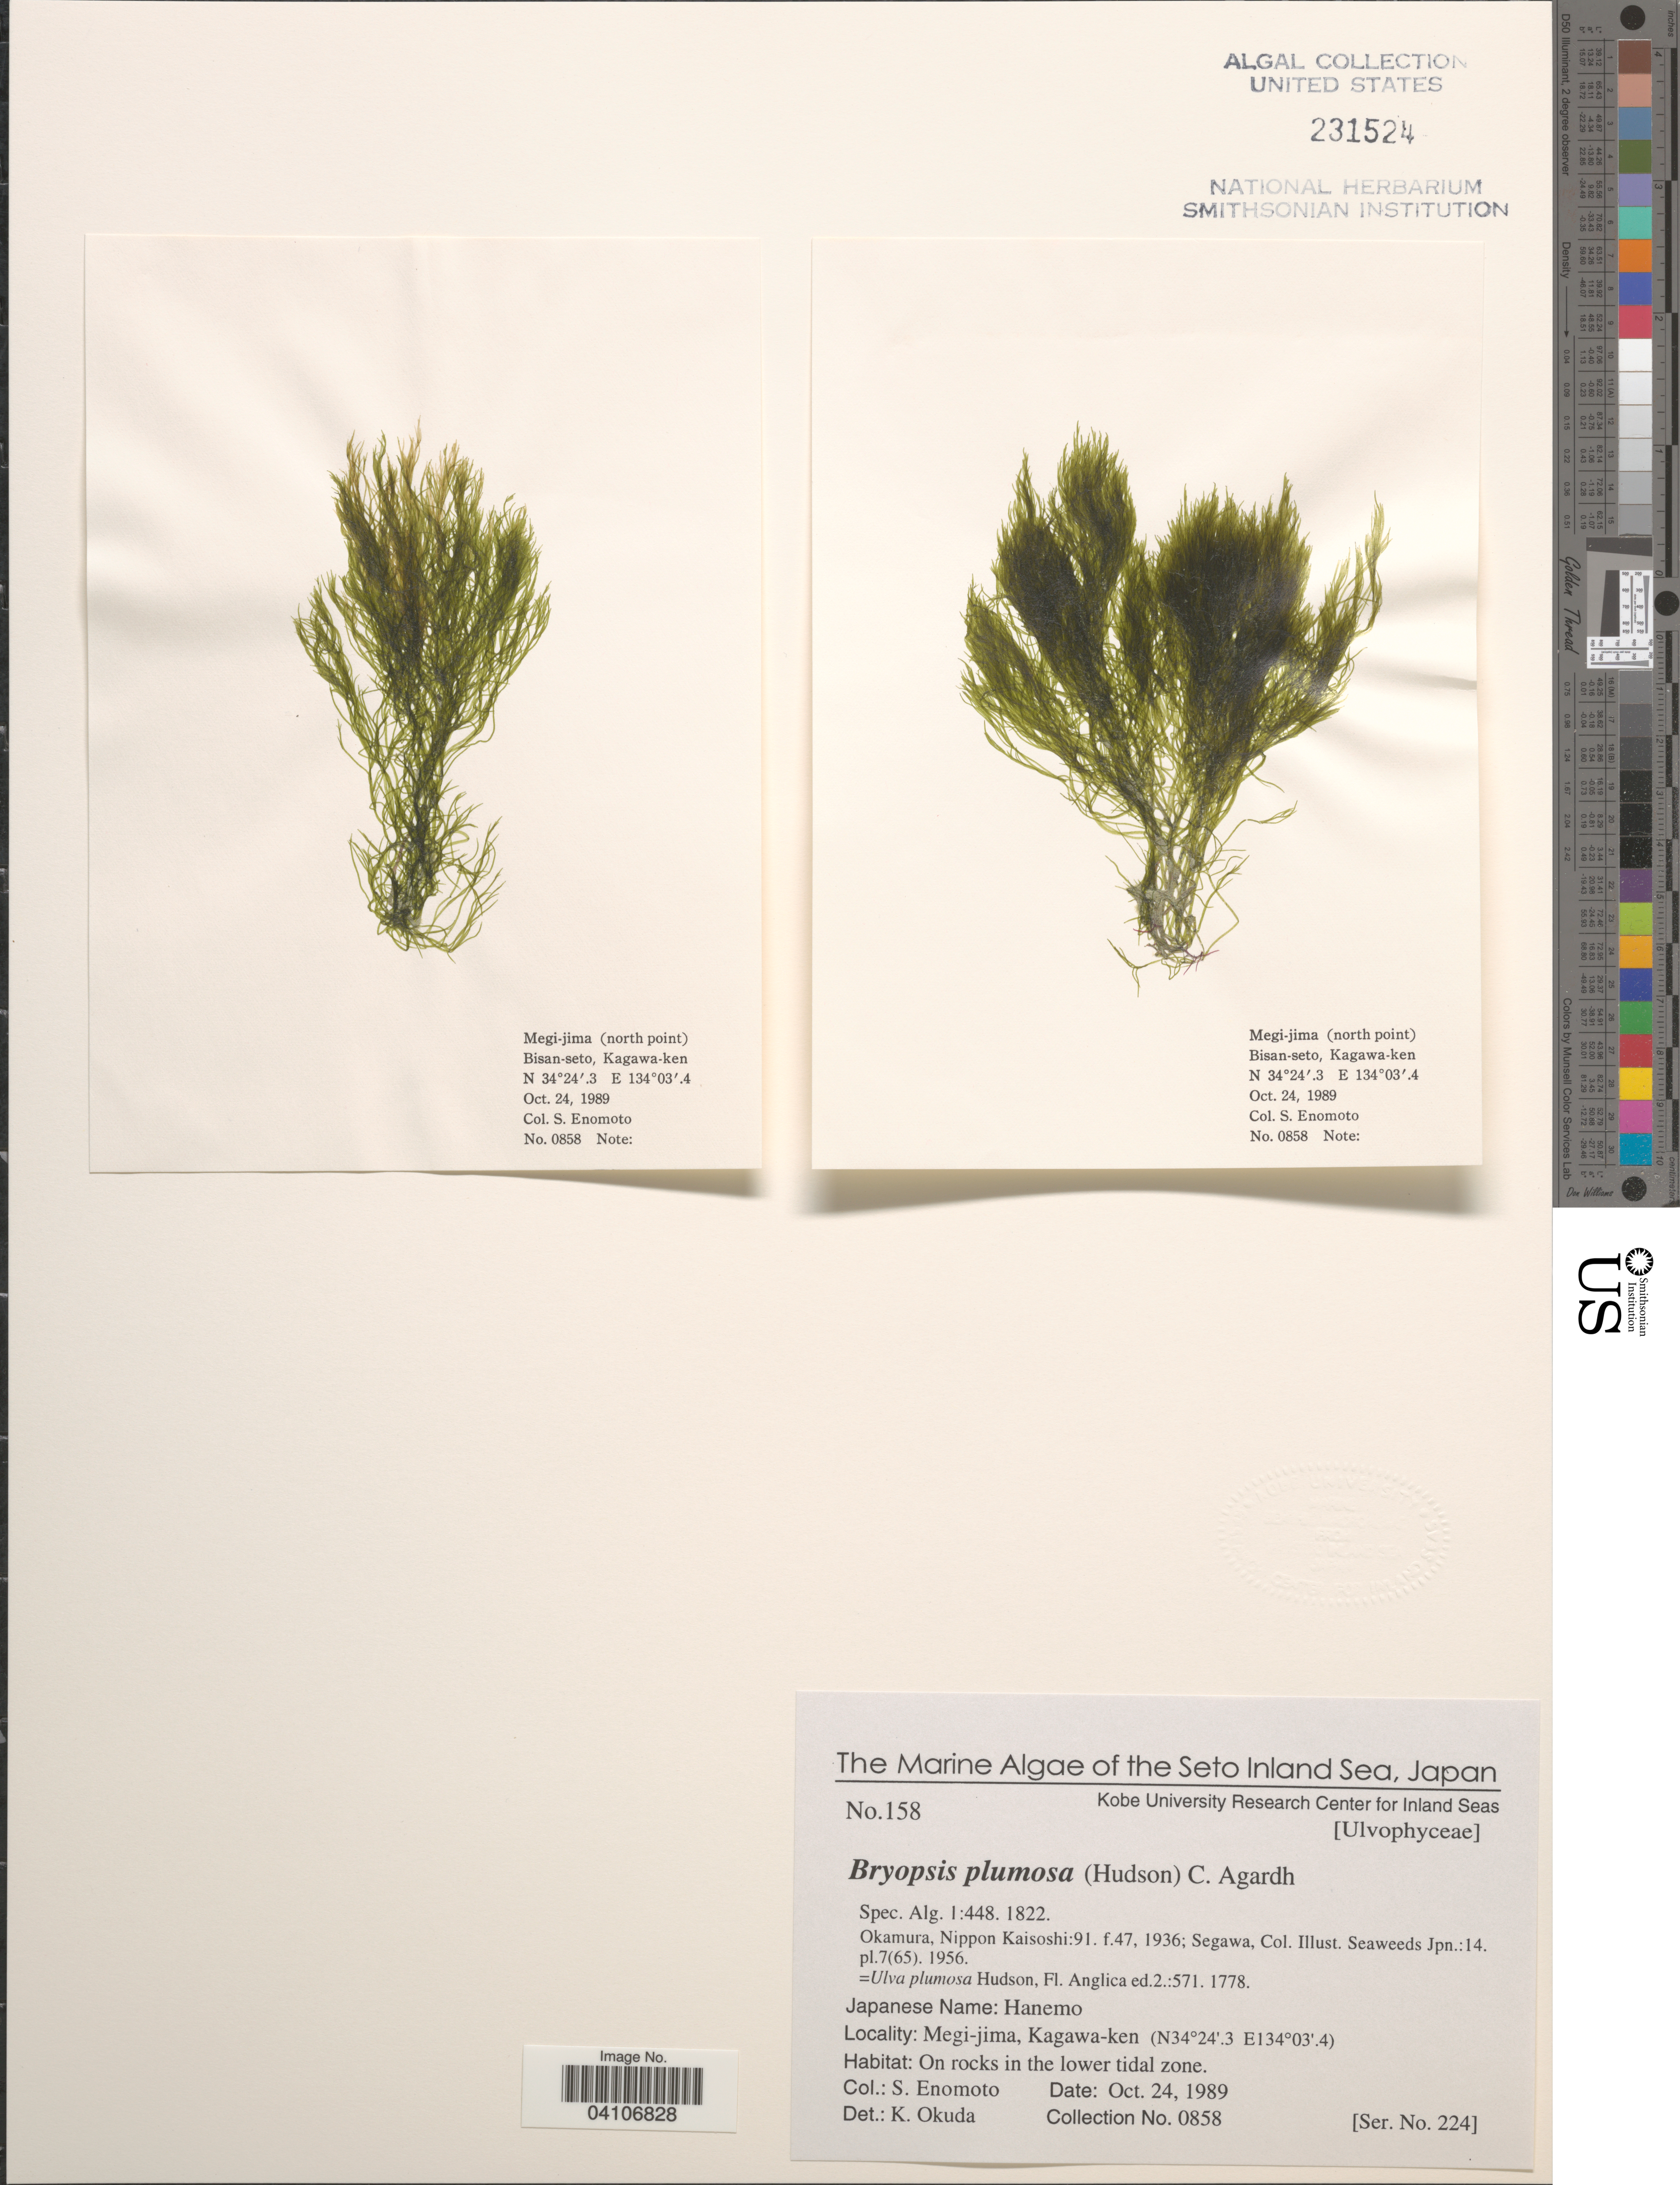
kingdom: Plantae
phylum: Chlorophyta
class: Ulvophyceae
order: Bryopsidales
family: Bryopsidaceae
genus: Bryopsis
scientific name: Bryopsis plumosa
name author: (Huds.) C. Agardh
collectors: S. Enomoto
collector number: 0858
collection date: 1989-10-24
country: Japan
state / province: Kagawa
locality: The Seto Inland Sea. Megi-jima, Kagawa-ken. On rocks in the lower tidal zone.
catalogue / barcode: US 231524